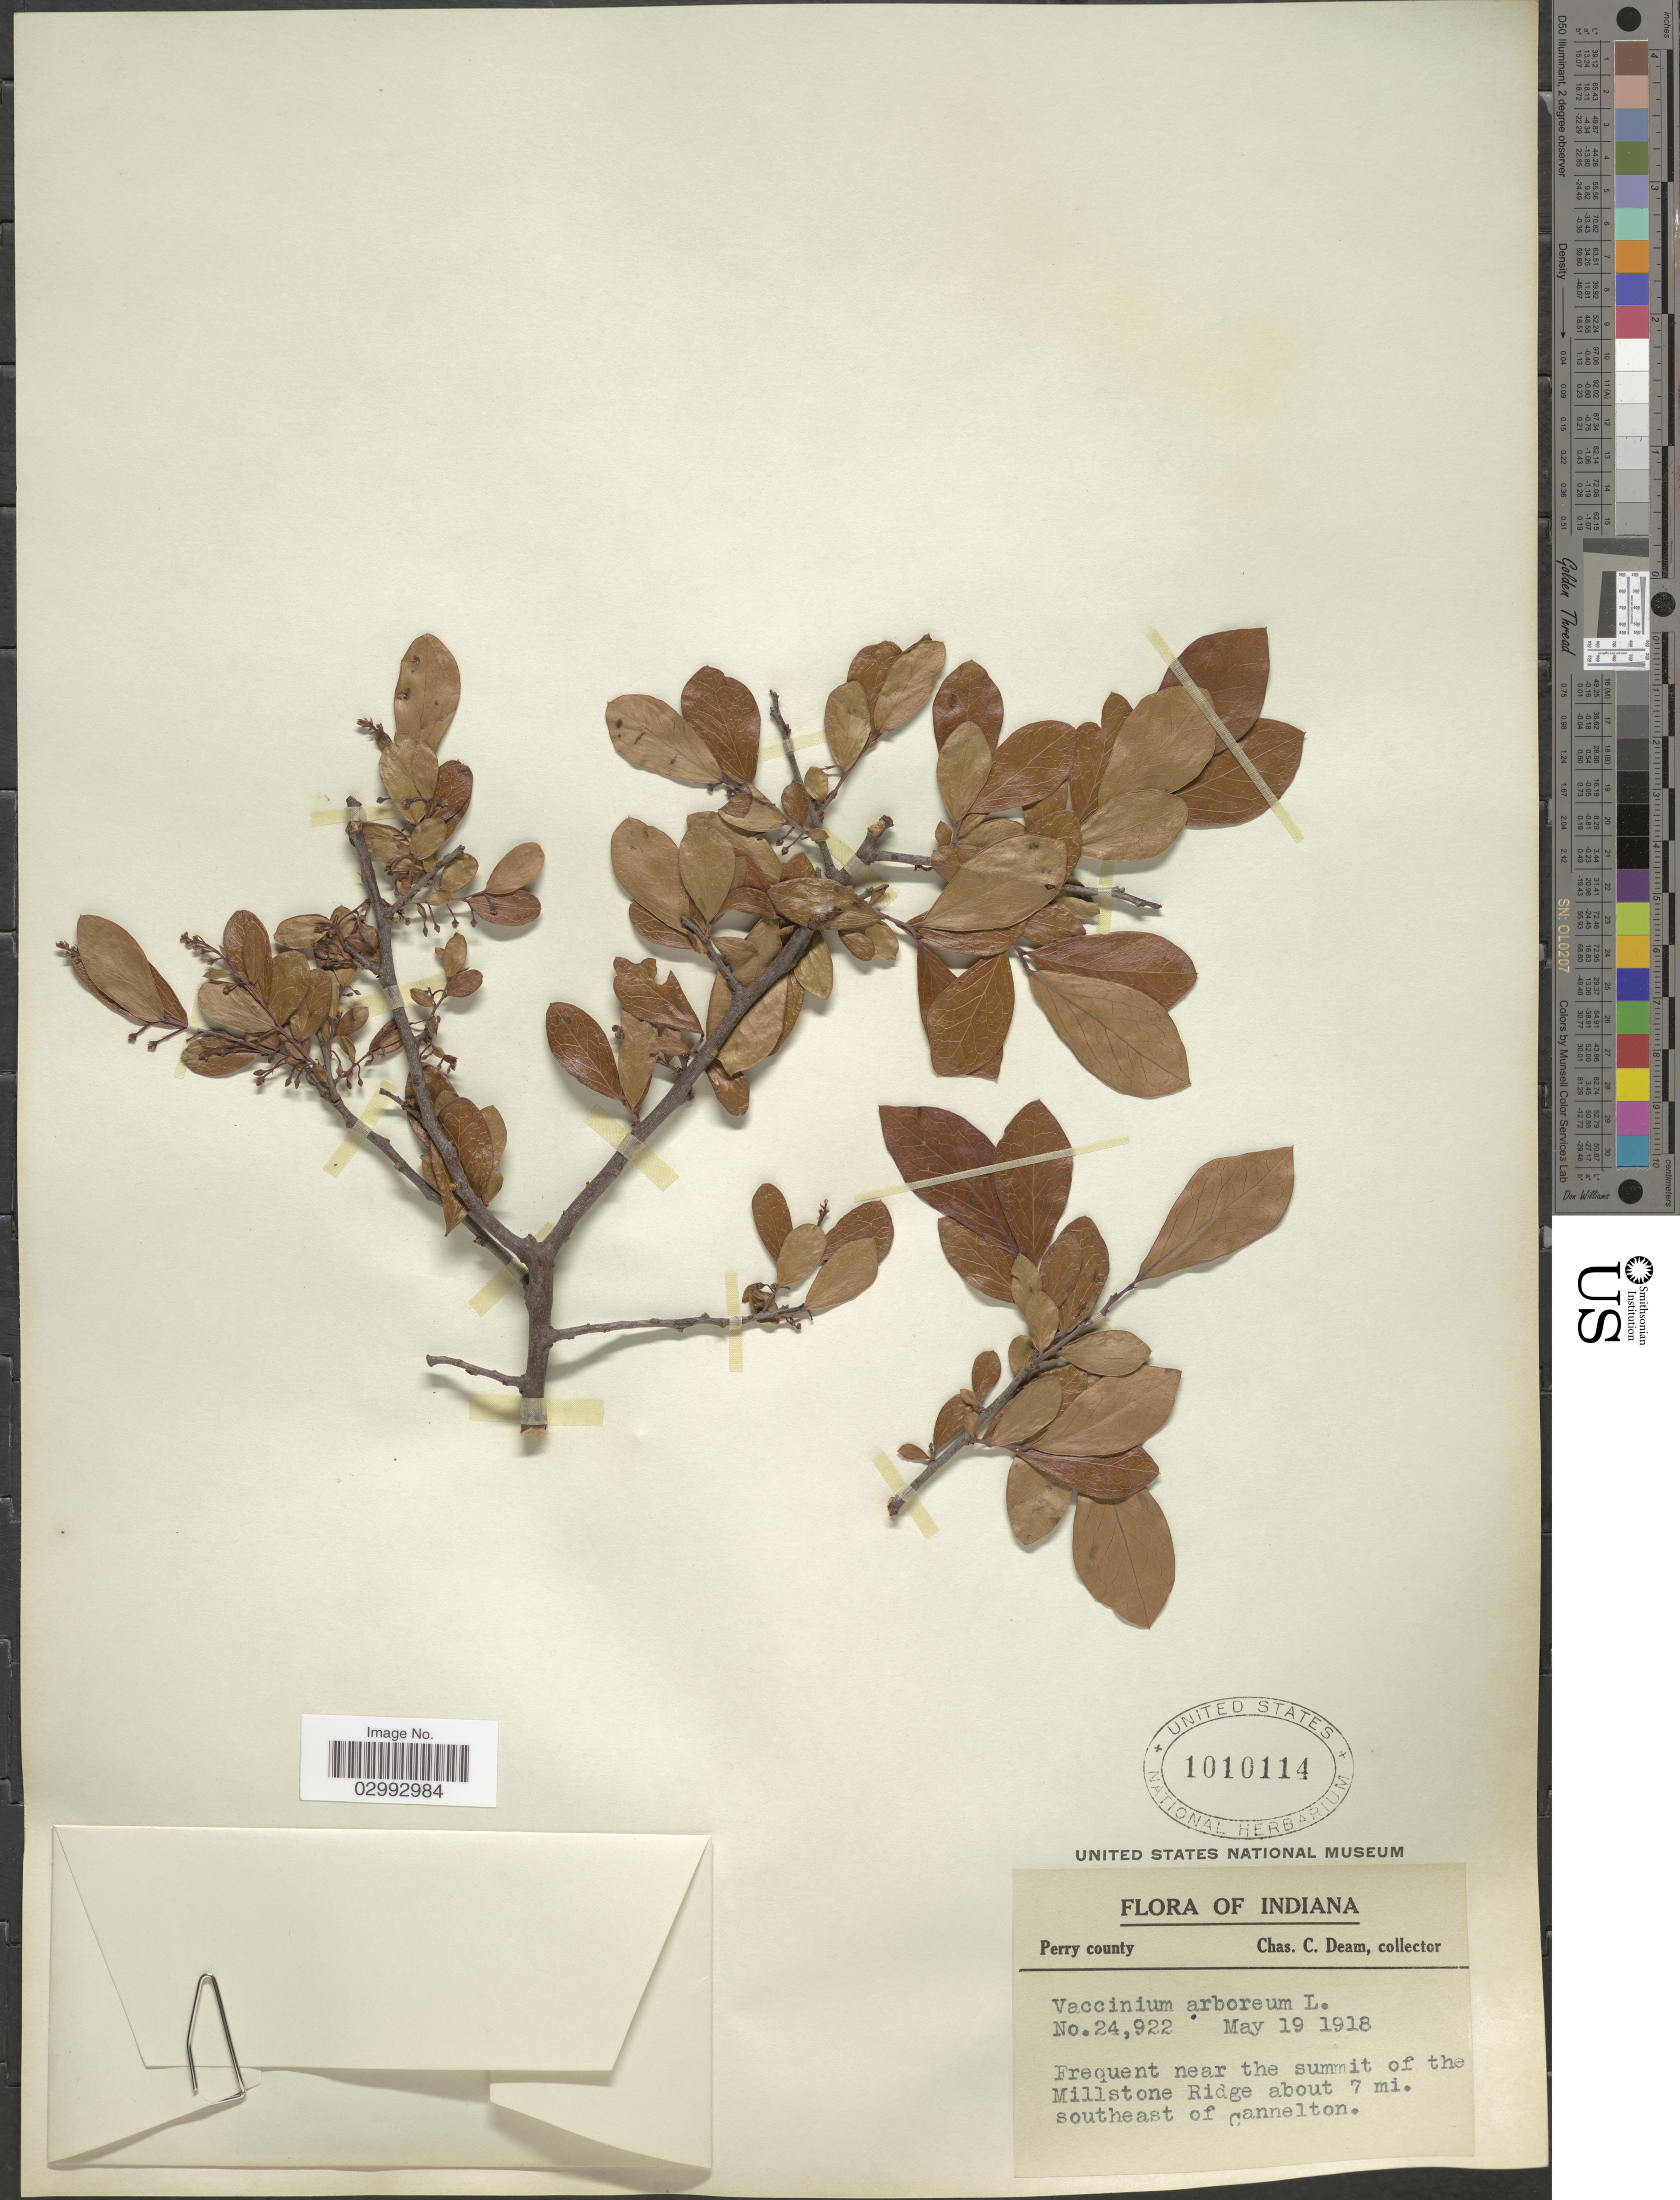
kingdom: Plantae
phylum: Tracheophyta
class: Magnoliopsida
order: Ericales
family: Ericaceae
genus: Batodendron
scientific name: Batodendron arboreum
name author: Nutt.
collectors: C. C. Deam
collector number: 24922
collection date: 1918-05-19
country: United States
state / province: Indiana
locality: Perry county. Frequent near the summit of the Millstone Ridge about 7 mi. southeast of Cannelton.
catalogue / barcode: US 1010114